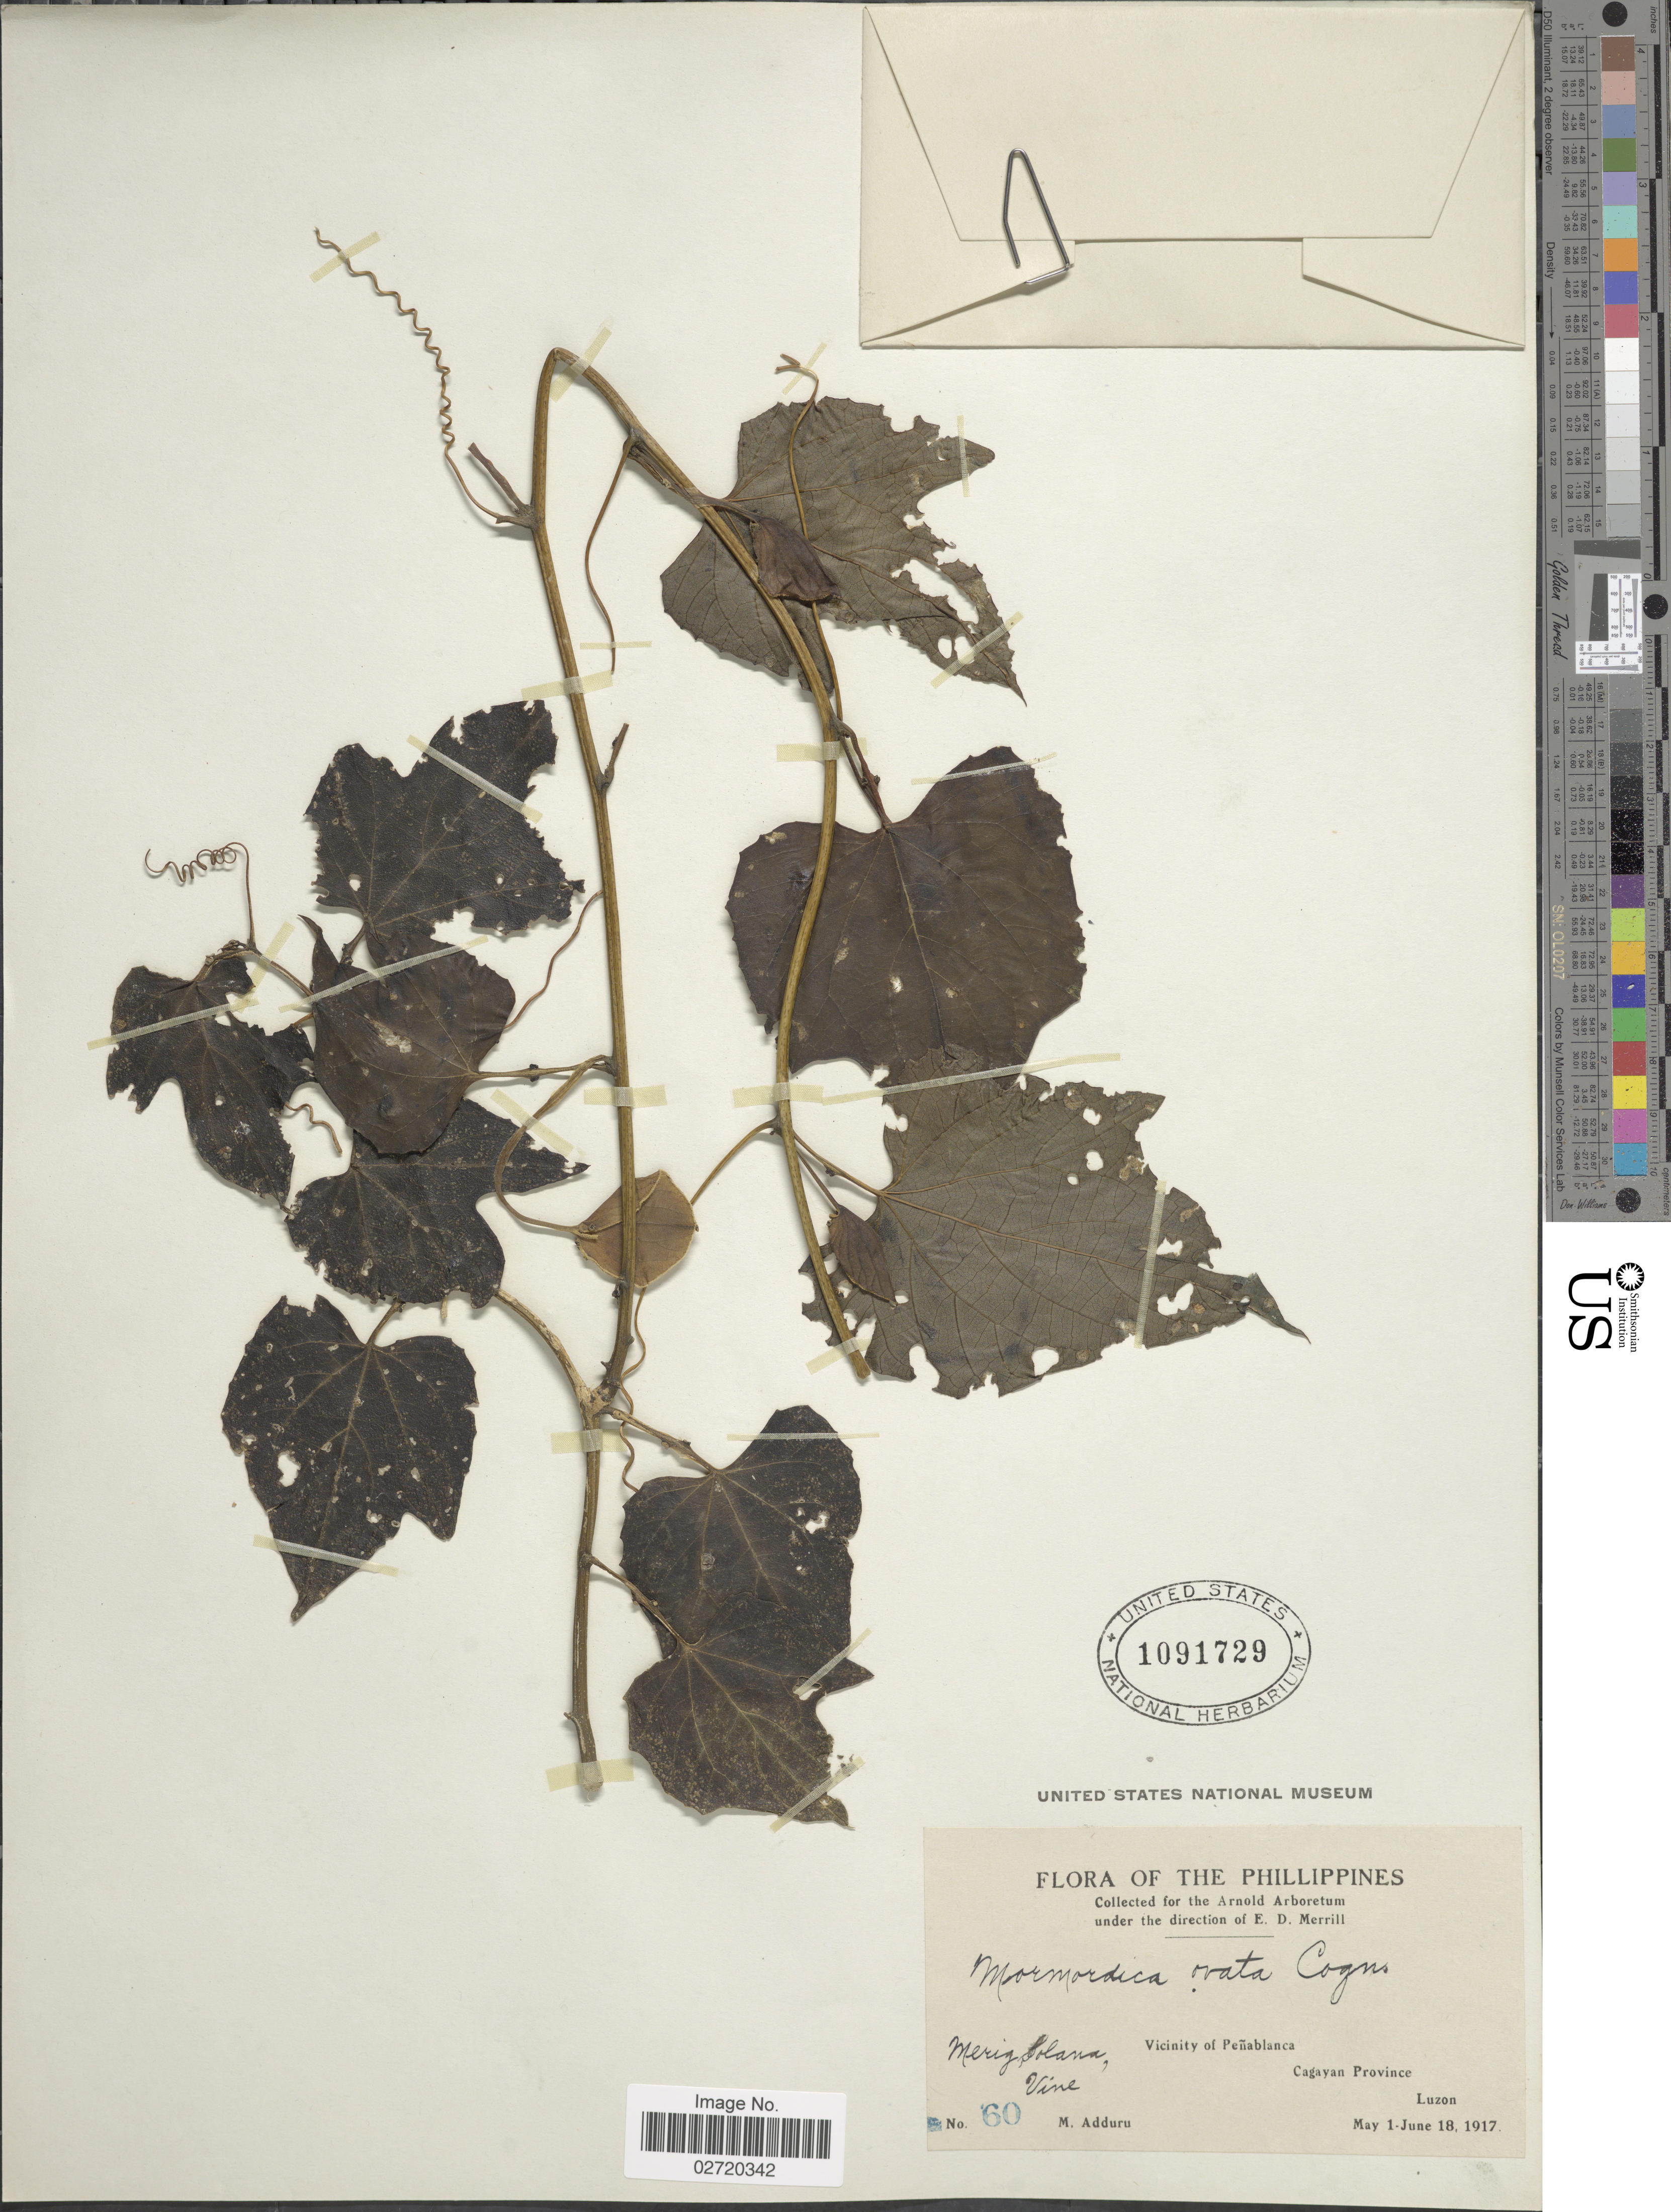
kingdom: Plantae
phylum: Tracheophyta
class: Magnoliopsida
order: Cucurbitales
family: Cucurbitaceae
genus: Momordica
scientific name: Momordica ovata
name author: Cogn.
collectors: M. Adduru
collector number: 60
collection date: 1917-05-01/1917-06-18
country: Philippines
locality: Vicinity of Penablanca, Cagayan Province, Luzon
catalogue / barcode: US 1091729